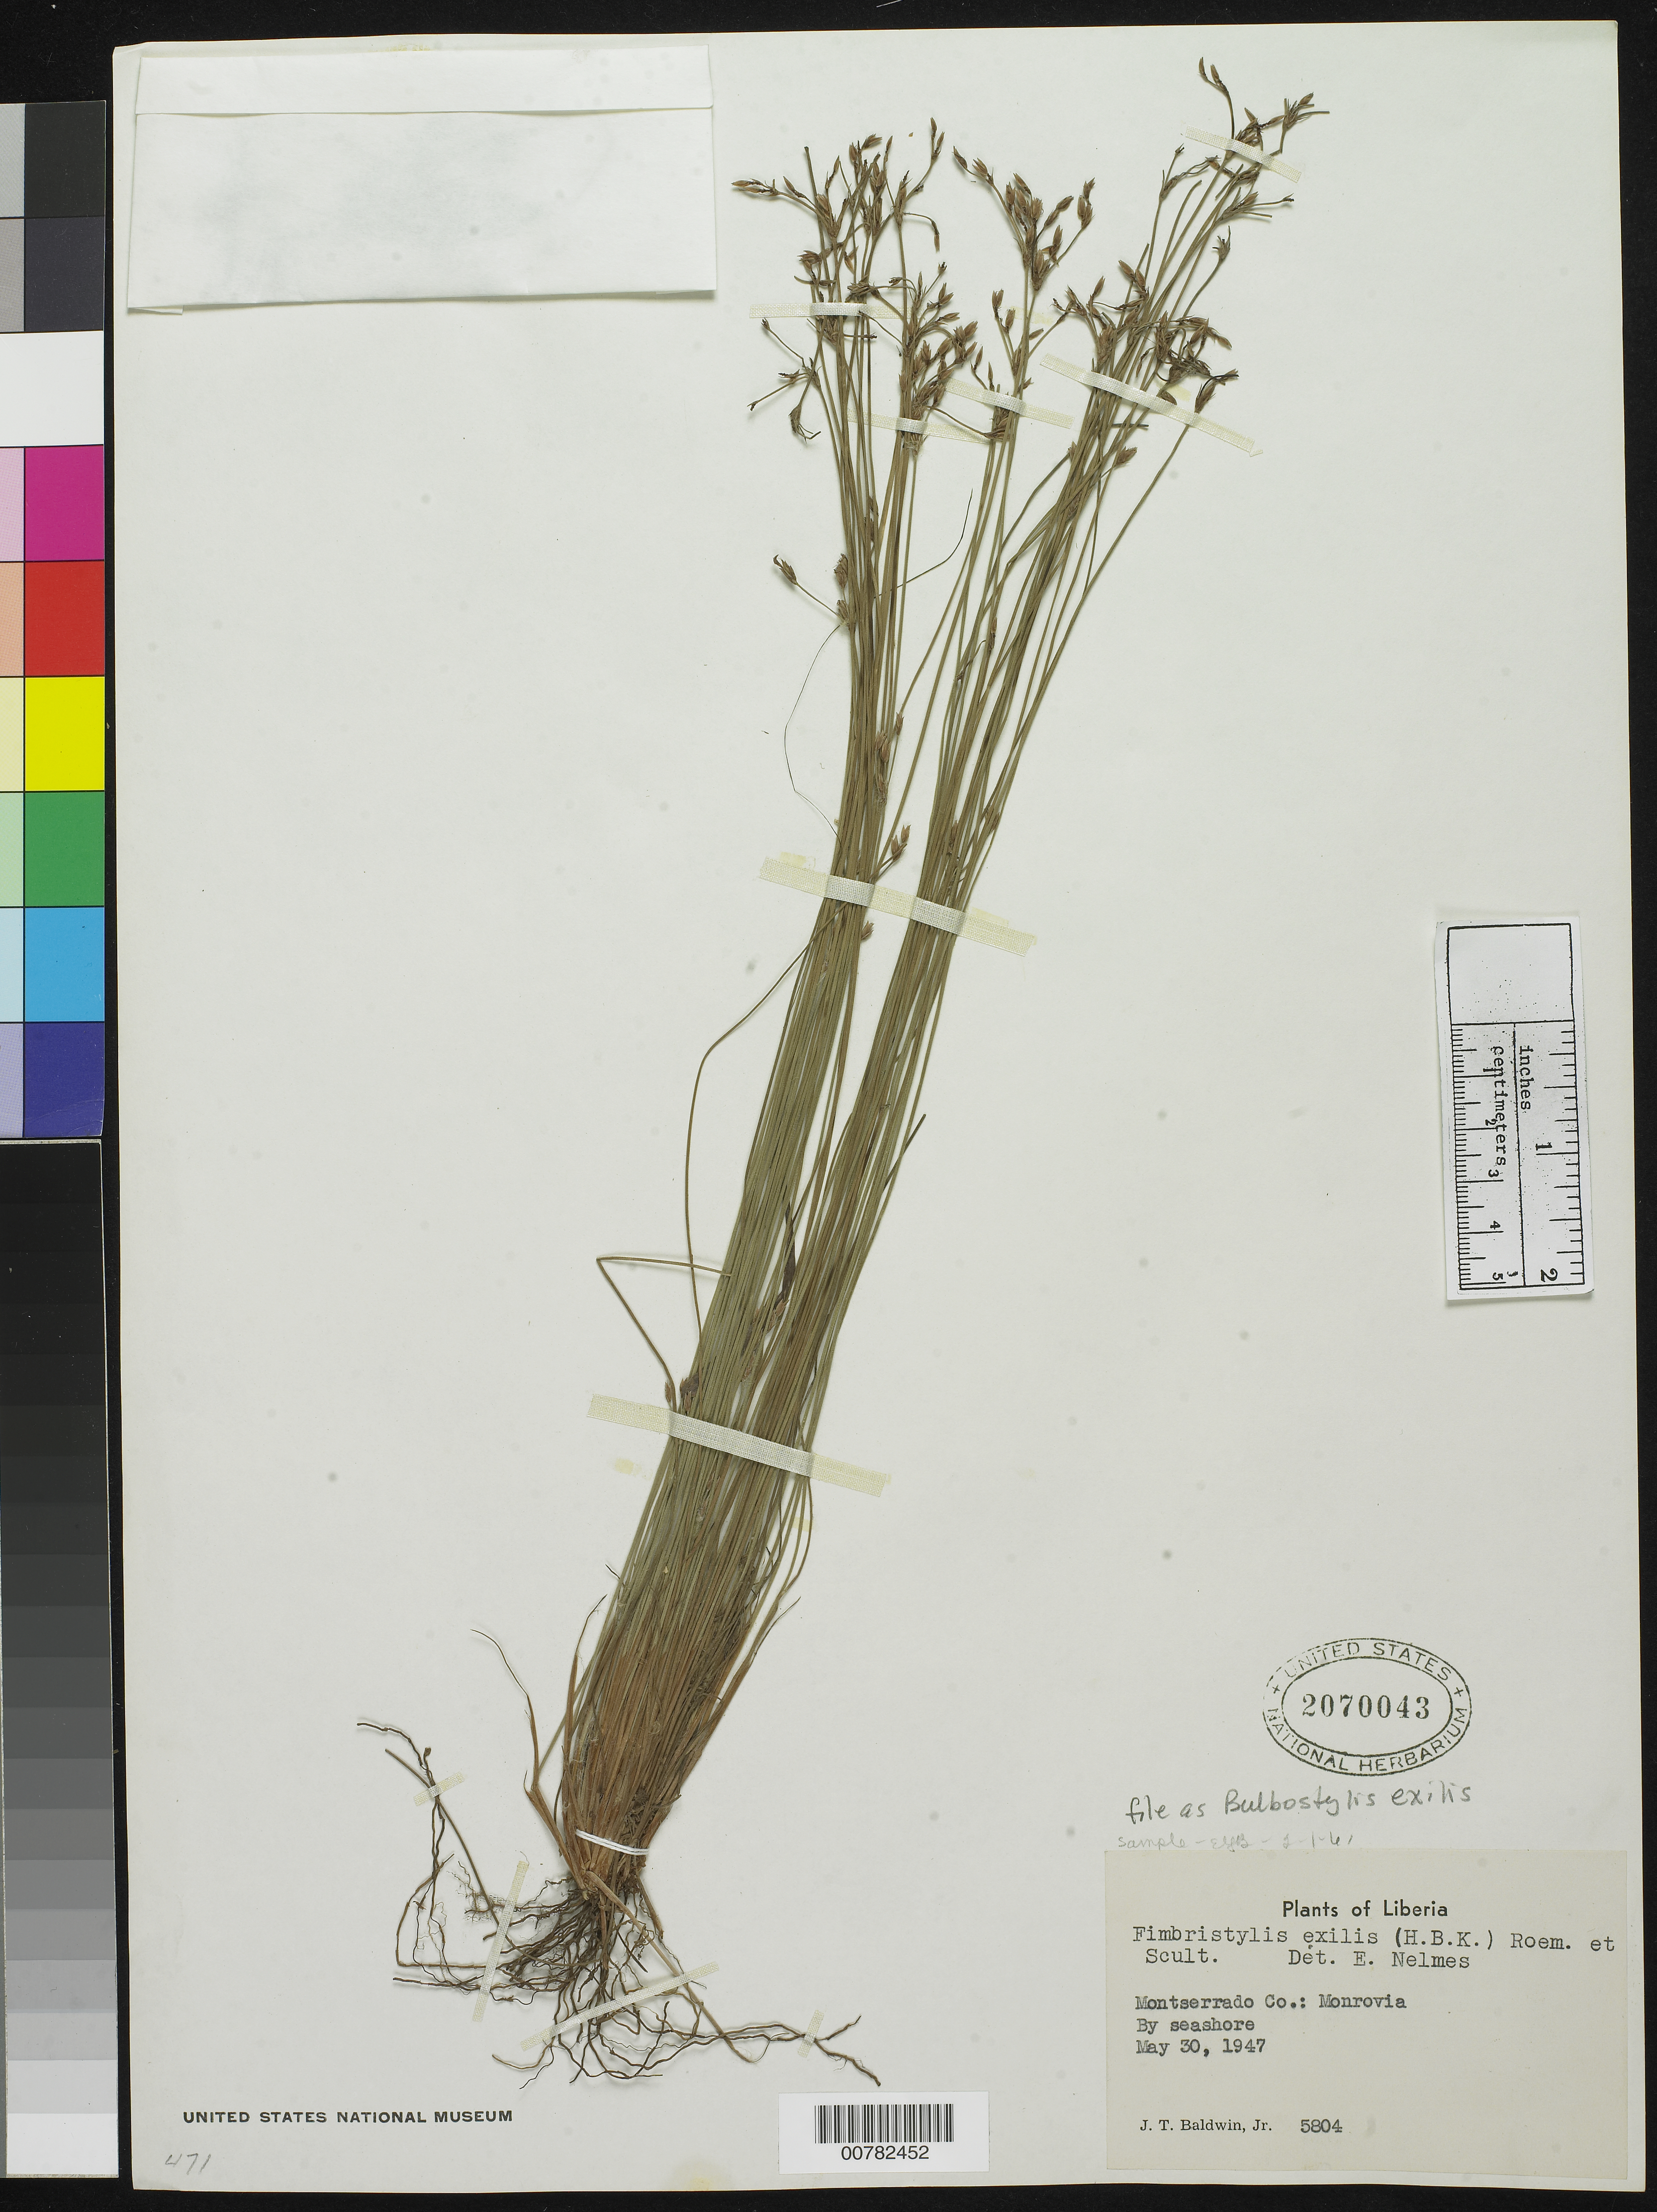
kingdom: Plantae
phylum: Tracheophyta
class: Liliopsida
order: Poales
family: Cyperaceae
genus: Bulbostylis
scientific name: Bulbostylis hispidula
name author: (Vahl) R.W. Haines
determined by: Strong, Mark T., (BOT), Smithsonian Institution - National Museum of Natural History (UNITED STATES)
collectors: J. T. Baldwin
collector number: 5804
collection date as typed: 30 May 1947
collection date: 1947-05-30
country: Liberia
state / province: Montserrado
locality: Monrovia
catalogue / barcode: US 2070043